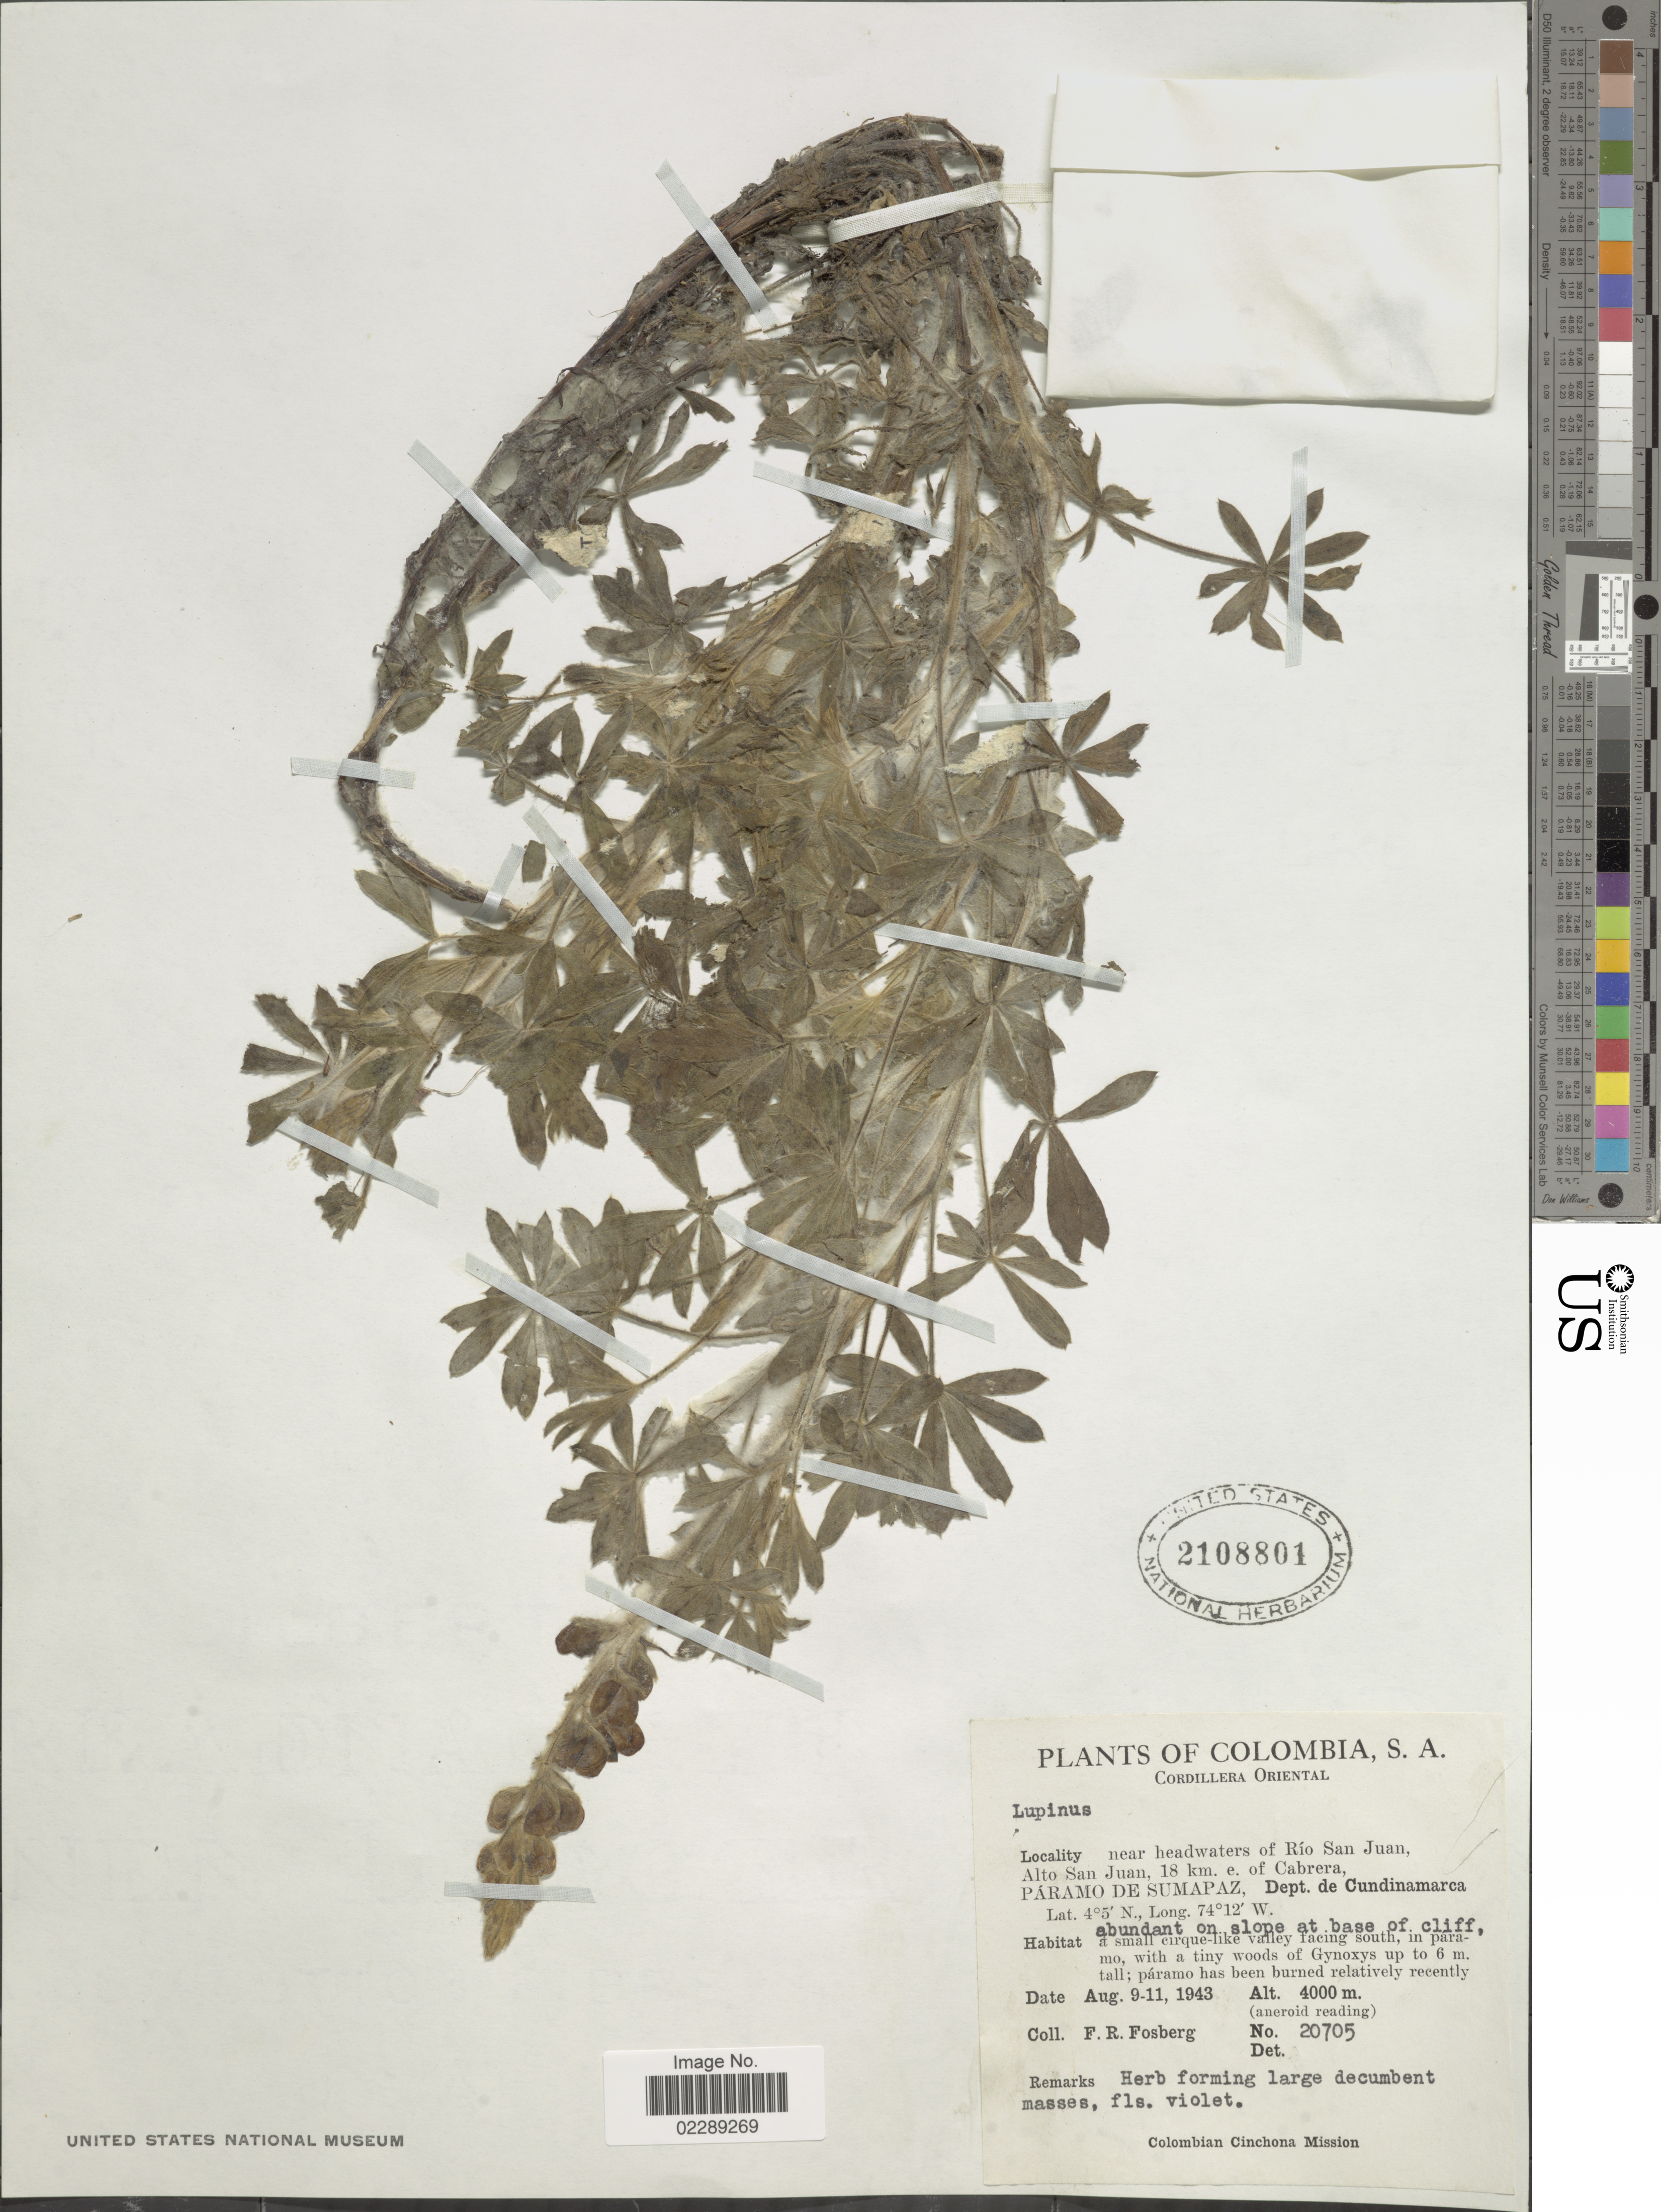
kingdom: Plantae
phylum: Tracheophyta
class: Magnoliopsida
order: Fabales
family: Fabaceae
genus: Lupinus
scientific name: Lupinus sp.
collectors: F. R. Fosberg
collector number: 20705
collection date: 1943-08-09/1943-08-11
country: Colombia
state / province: Cundinamarca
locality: Cordillera Oriental. Near headwaters of Río San Juan, Alto San Juan, 18 km. e. of Cabrera, Páramo de Sumapaz, Dept. de Cundinamarca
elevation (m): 4000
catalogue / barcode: US 2108801